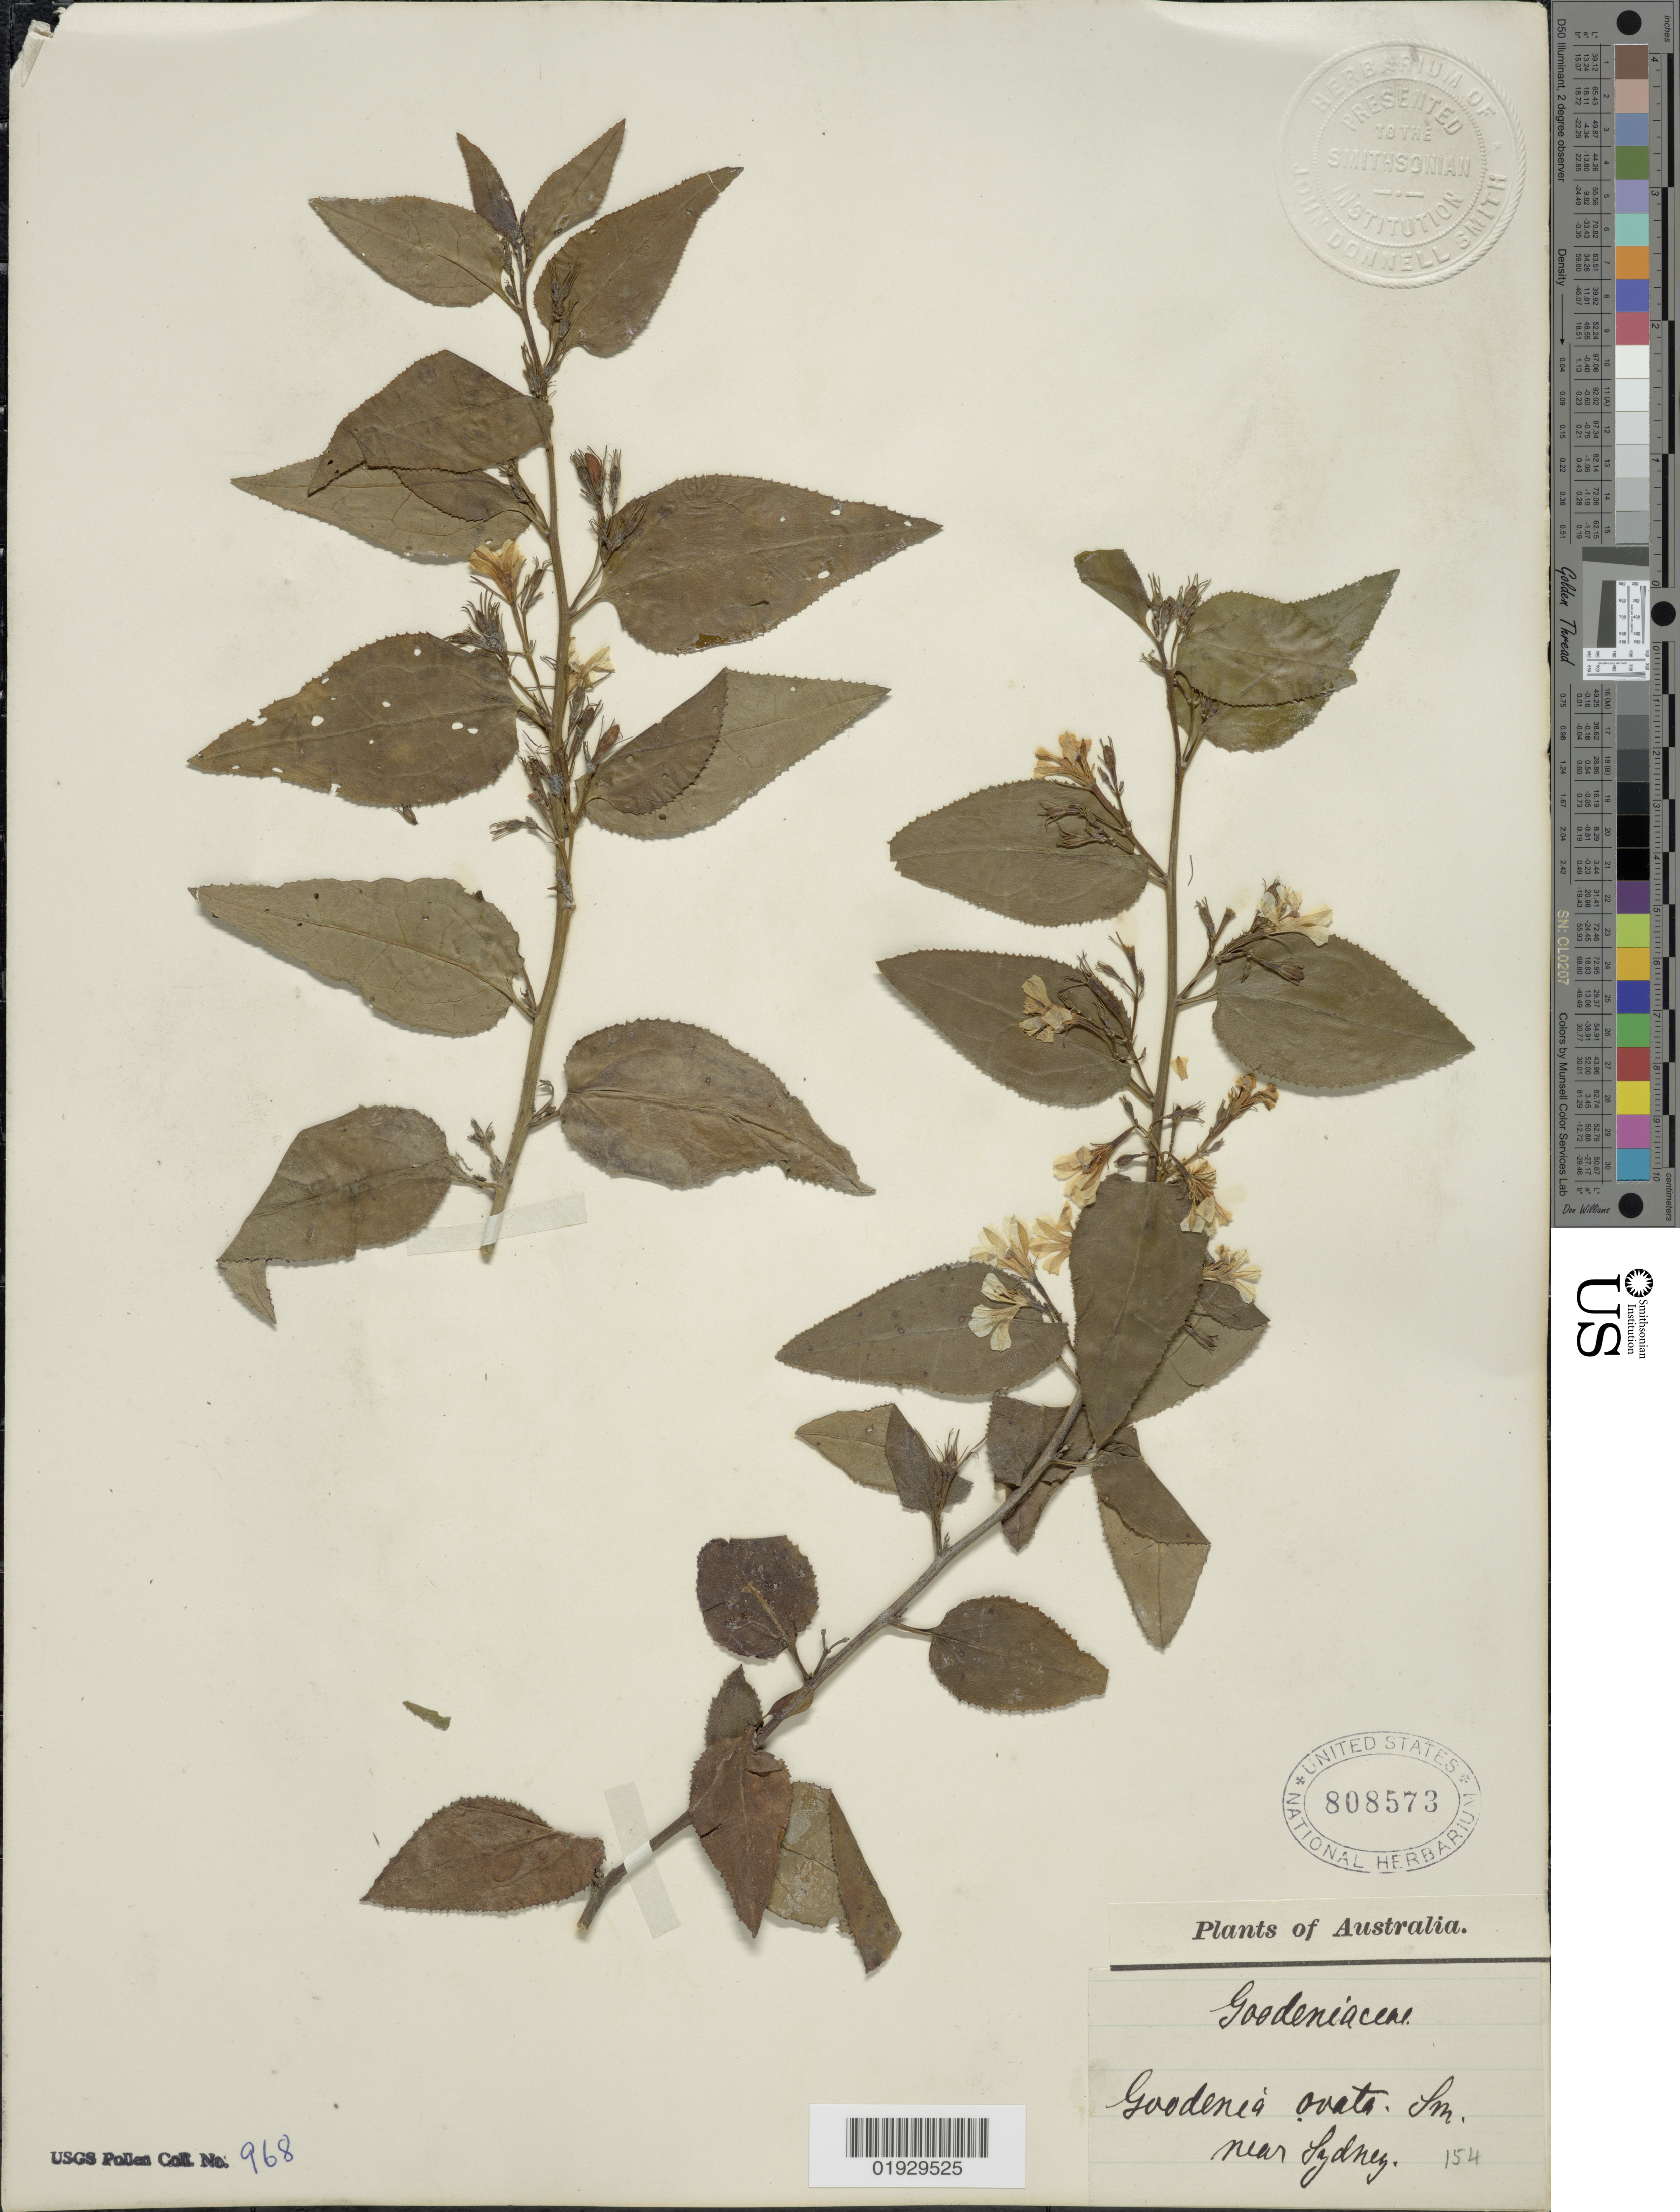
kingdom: Plantae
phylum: Tracheophyta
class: Magnoliopsida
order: Asterales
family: Goodeniaceae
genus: Goodenia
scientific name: Goodenia ovata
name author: Sm.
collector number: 154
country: Australia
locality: Near Sydney.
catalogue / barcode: US 808573